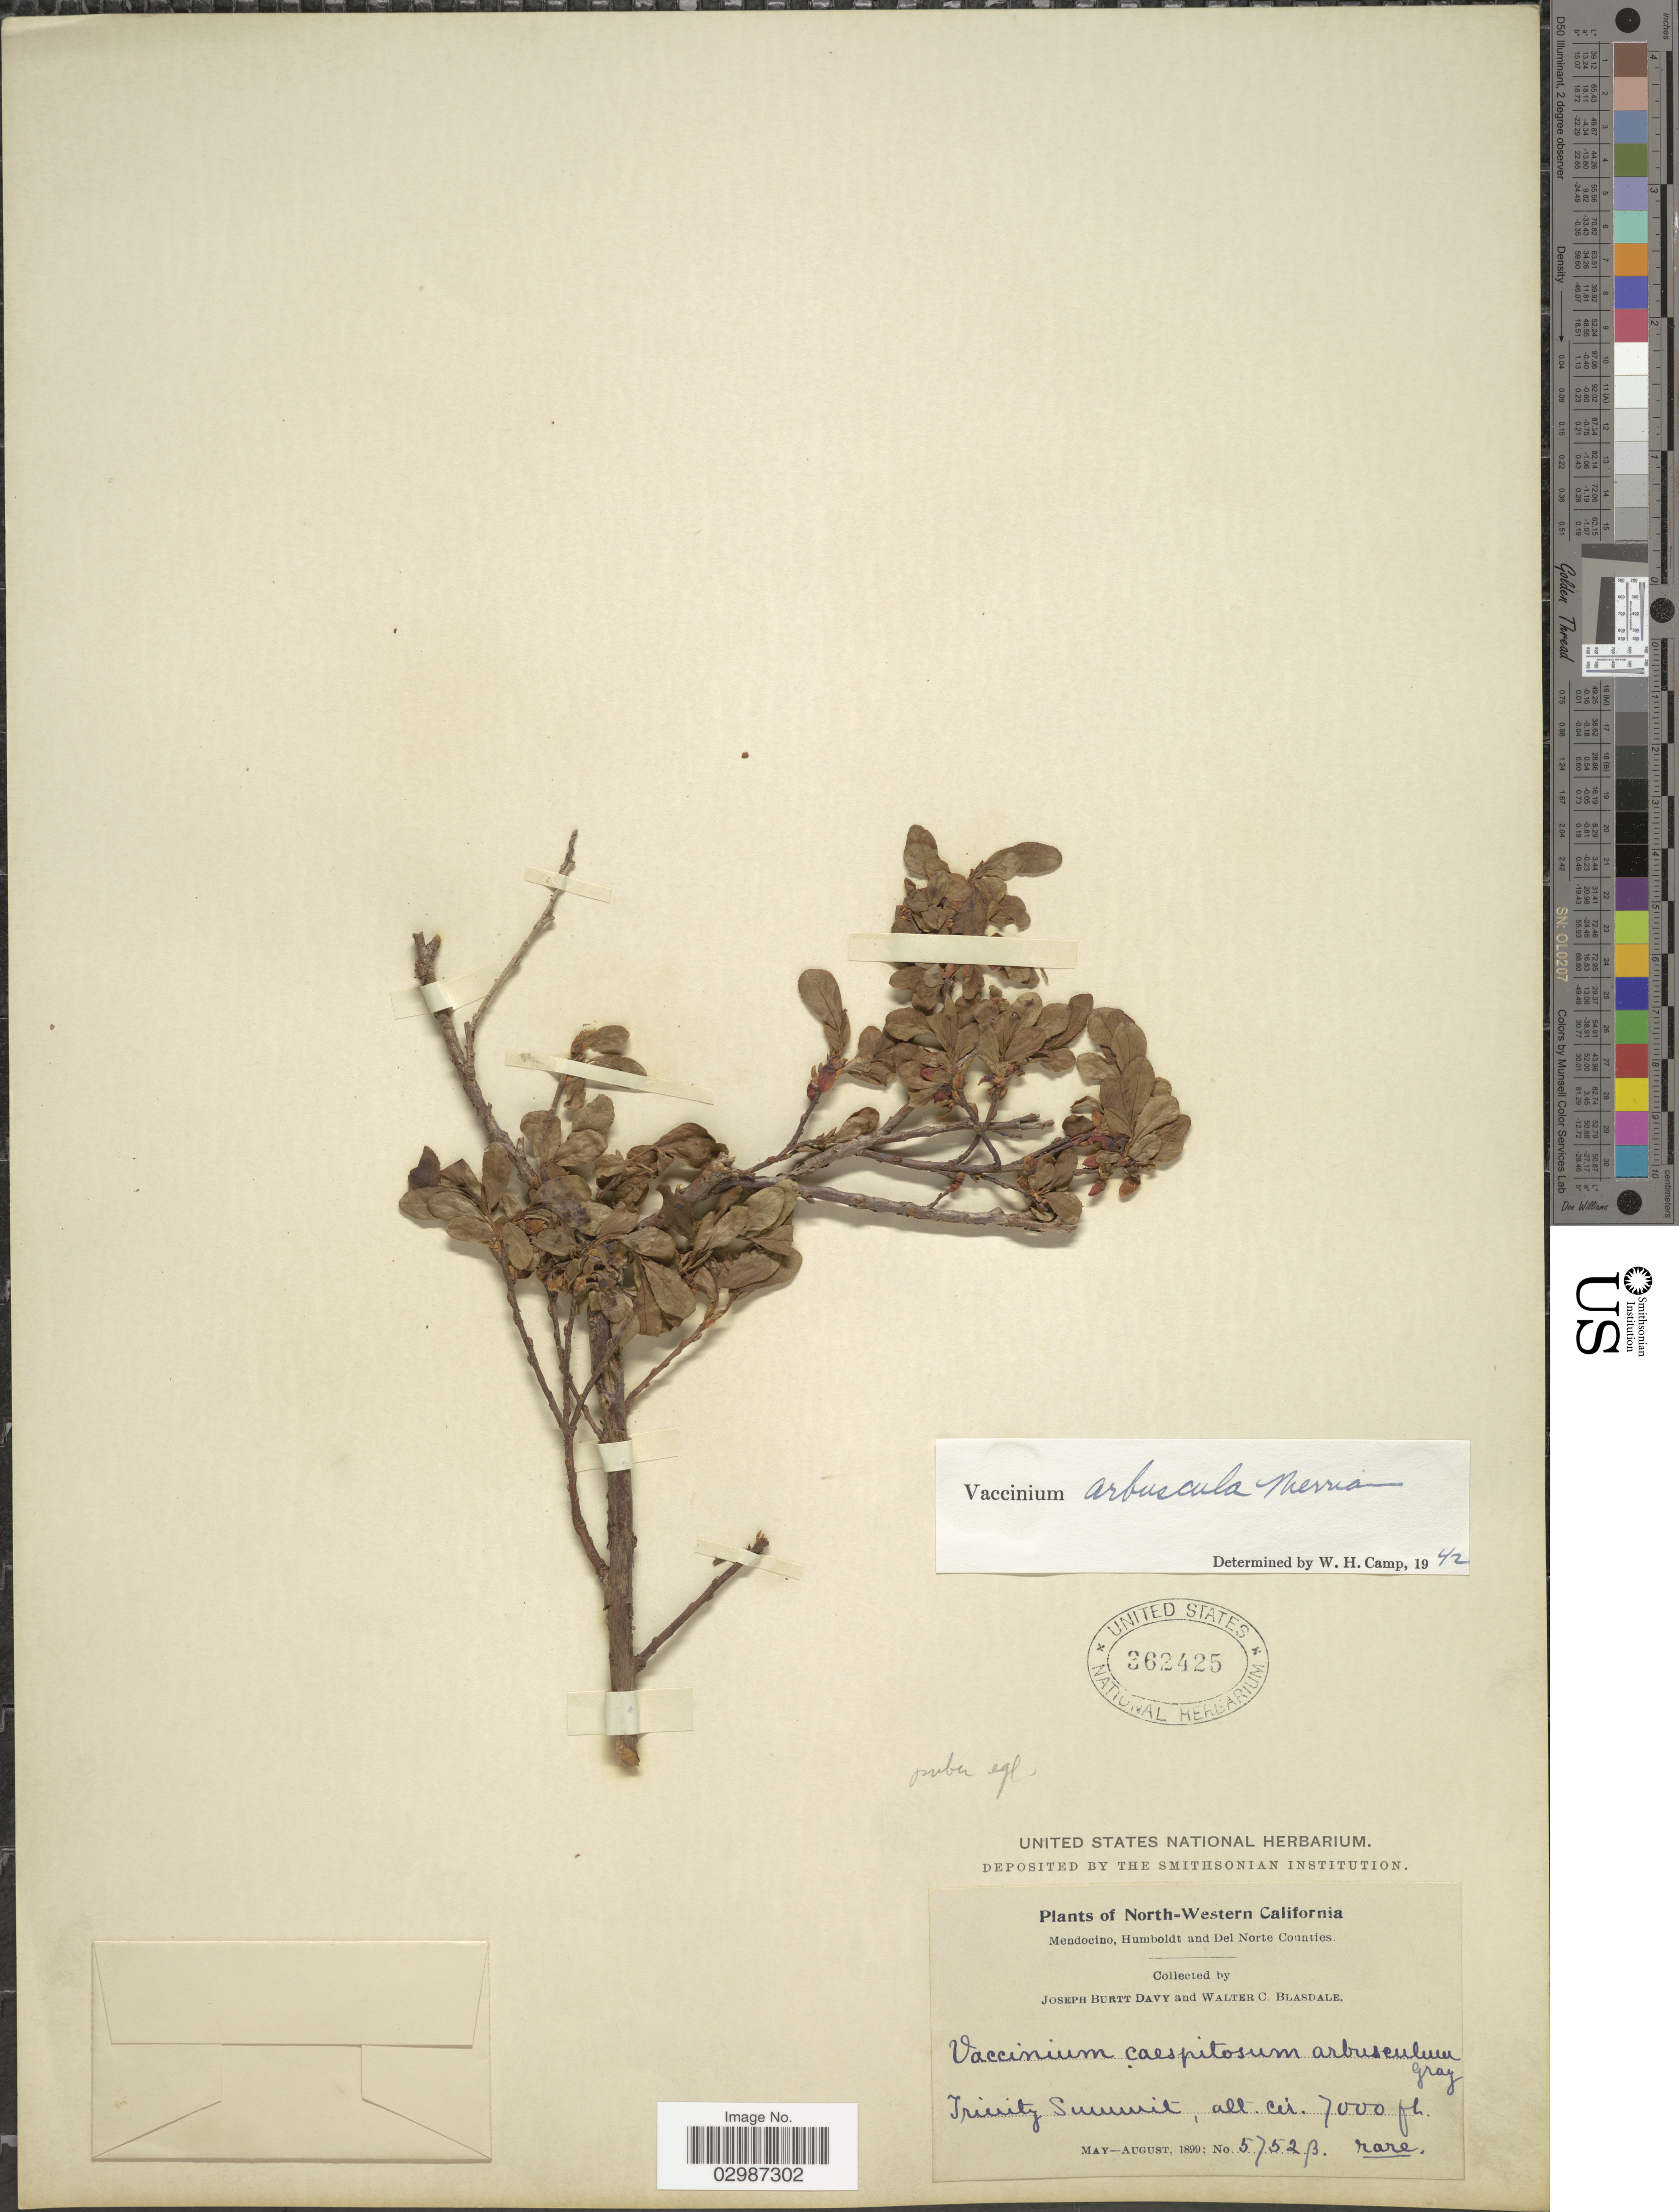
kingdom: Plantae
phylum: Tracheophyta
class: Magnoliopsida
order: Ericales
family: Ericaceae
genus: Vaccinium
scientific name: Vaccinium arbuscula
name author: (A. Gray) Merriam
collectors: J. Burtt Davy & W. Blasdale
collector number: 5752B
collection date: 1899-05/1899-08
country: United States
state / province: California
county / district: Mendocino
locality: North-Western California, Mendocino, Humboldt and Del Norte Counties, Trinity Summit.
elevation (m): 2134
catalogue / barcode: US 362425